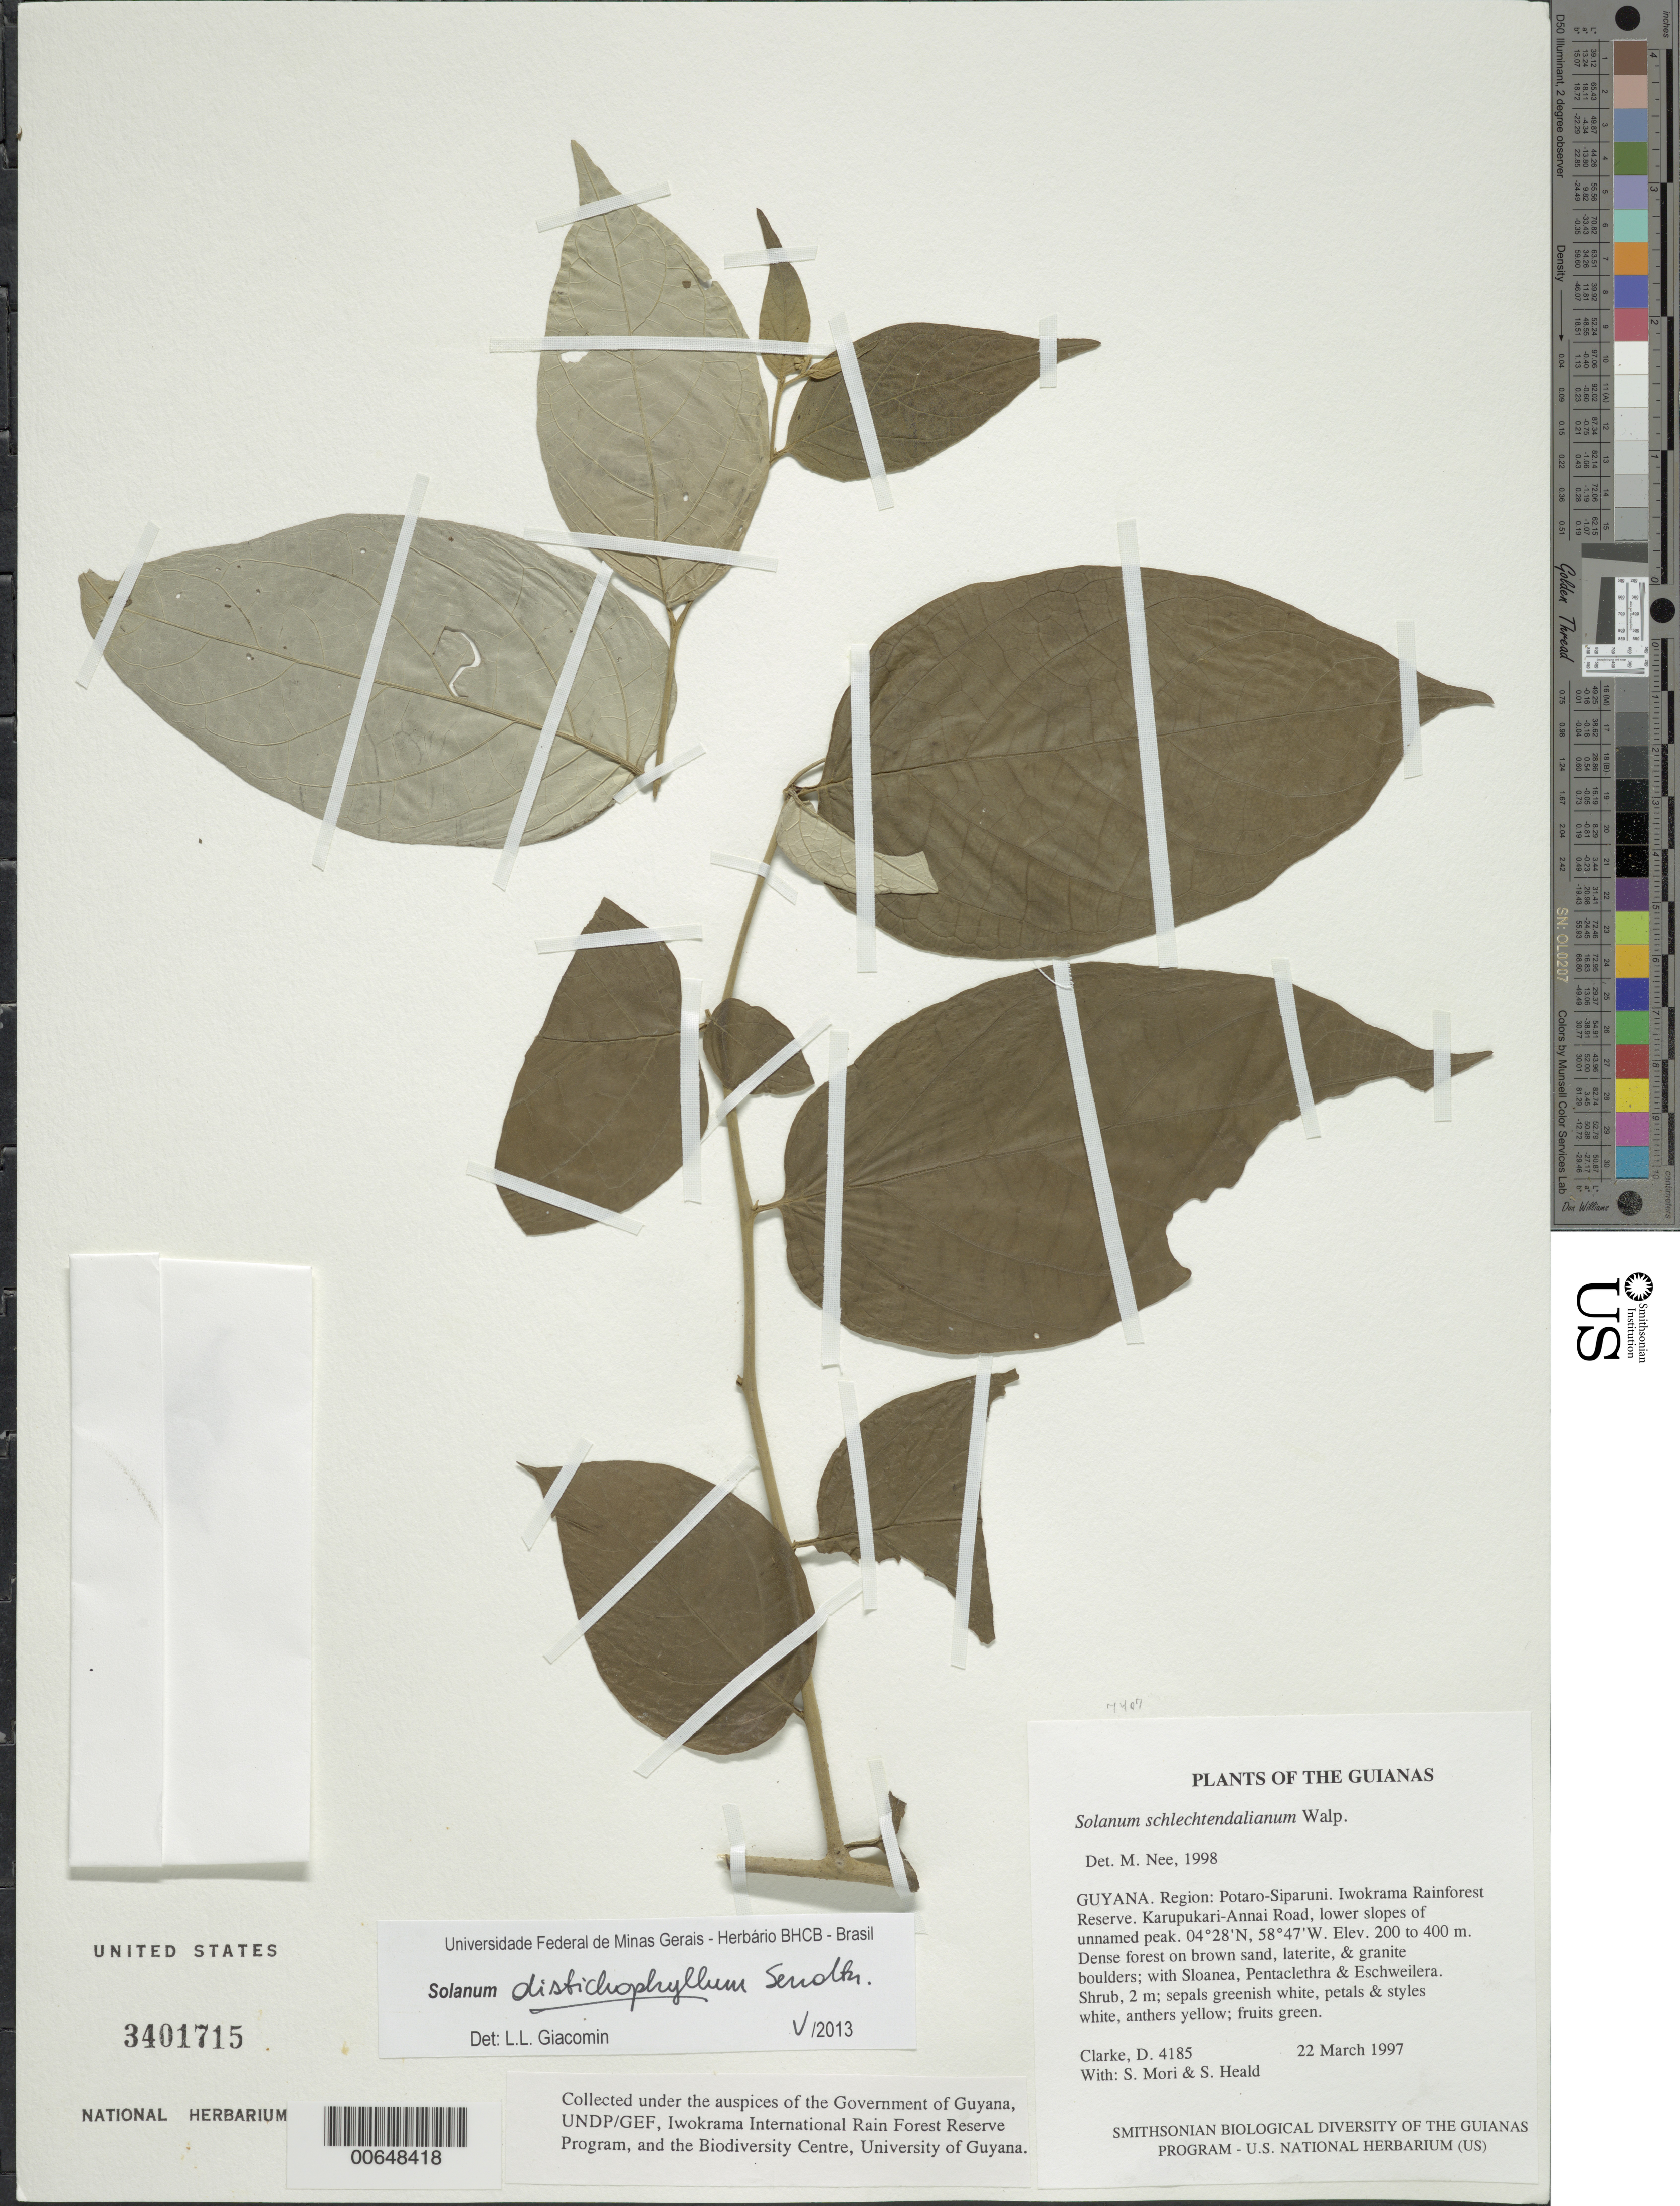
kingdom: Plantae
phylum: Tracheophyta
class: Magnoliopsida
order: Solanales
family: Solanaceae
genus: Solanum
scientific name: Solanum distichophyllum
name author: Sendtn.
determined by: Giacomin, L. L.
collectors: H. D. Clarke, S. Mori & S. Heald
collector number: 4185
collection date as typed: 3 Mar 1997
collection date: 1997-03-03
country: Guyana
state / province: Potaro-Siparuni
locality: Iwokrama Rainforest Reserve. Karupukari-Annai Road, lower slopes of unnamed peak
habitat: Dense forest on brown sand, laterite, & granite boulders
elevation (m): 200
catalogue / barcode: US 3401715